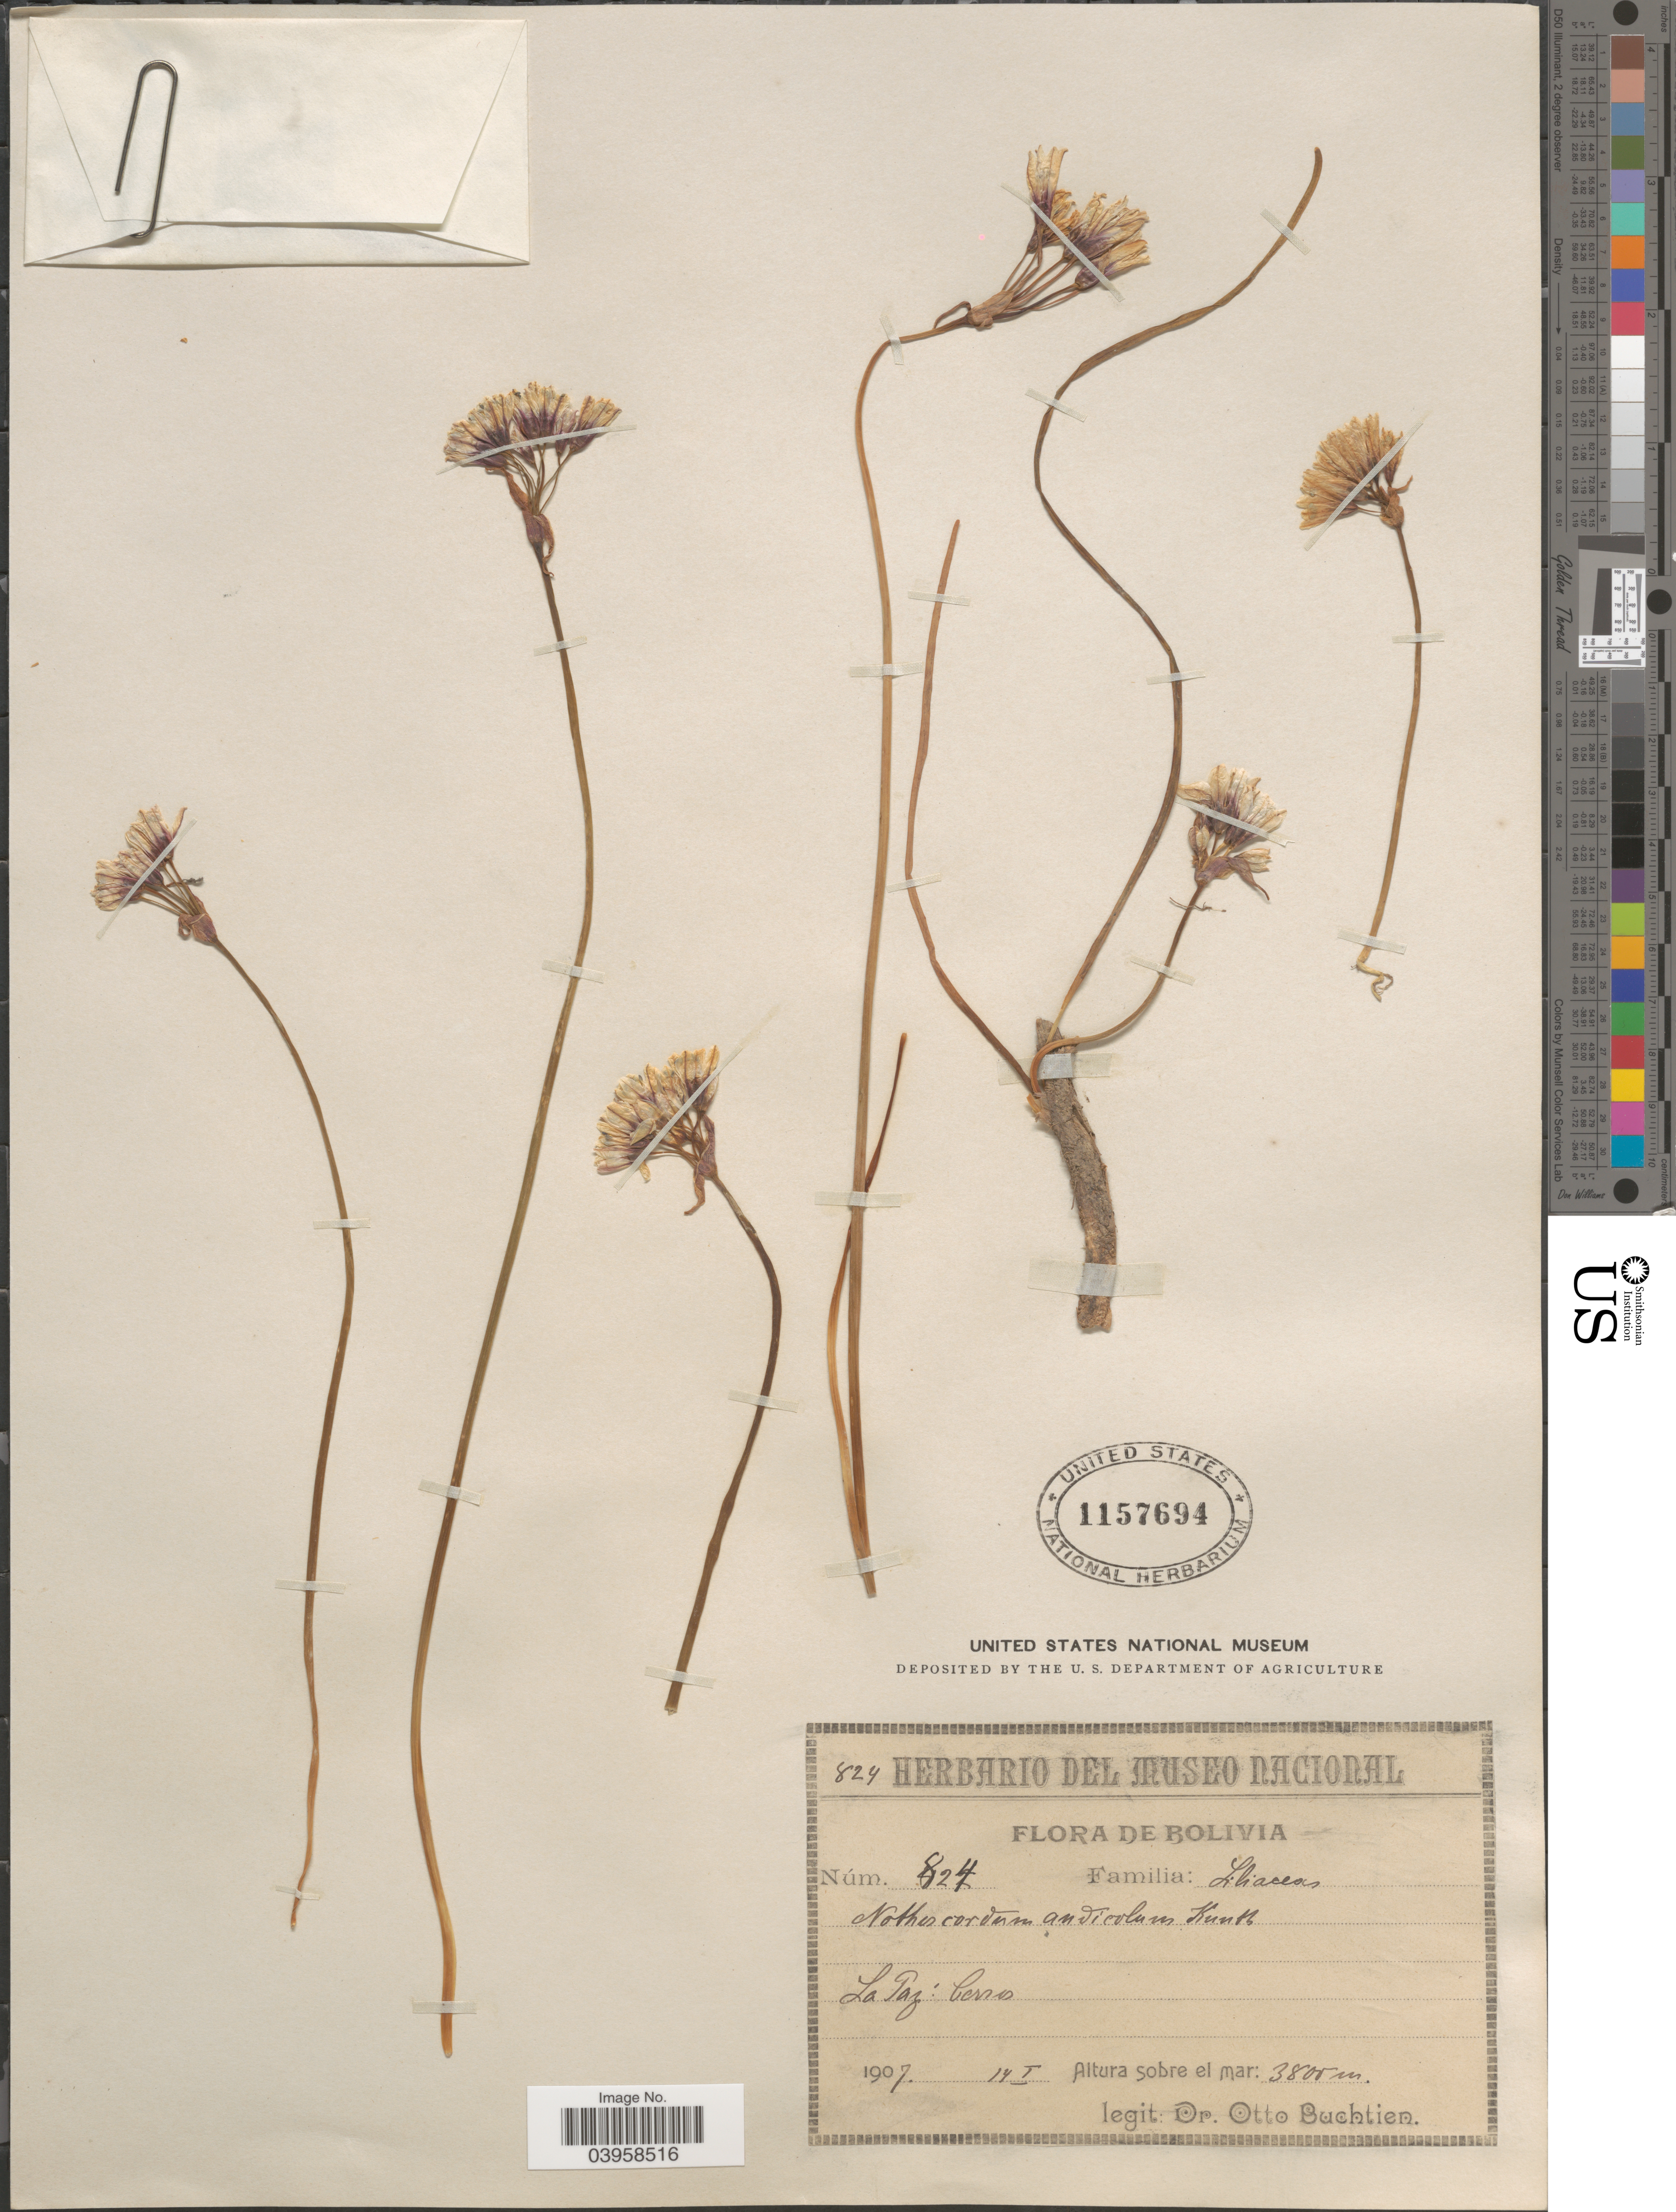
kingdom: Plantae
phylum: Tracheophyta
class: Liliopsida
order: Asparagales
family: Amaryllidaceae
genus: Nothoscordum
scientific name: Nothoscordum striatellum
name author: (Lindl.) Kunth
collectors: O. Buchtien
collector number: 824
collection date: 1907-01-14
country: Bolivia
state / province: La Paz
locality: Cerros.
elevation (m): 3800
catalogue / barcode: US 1157694